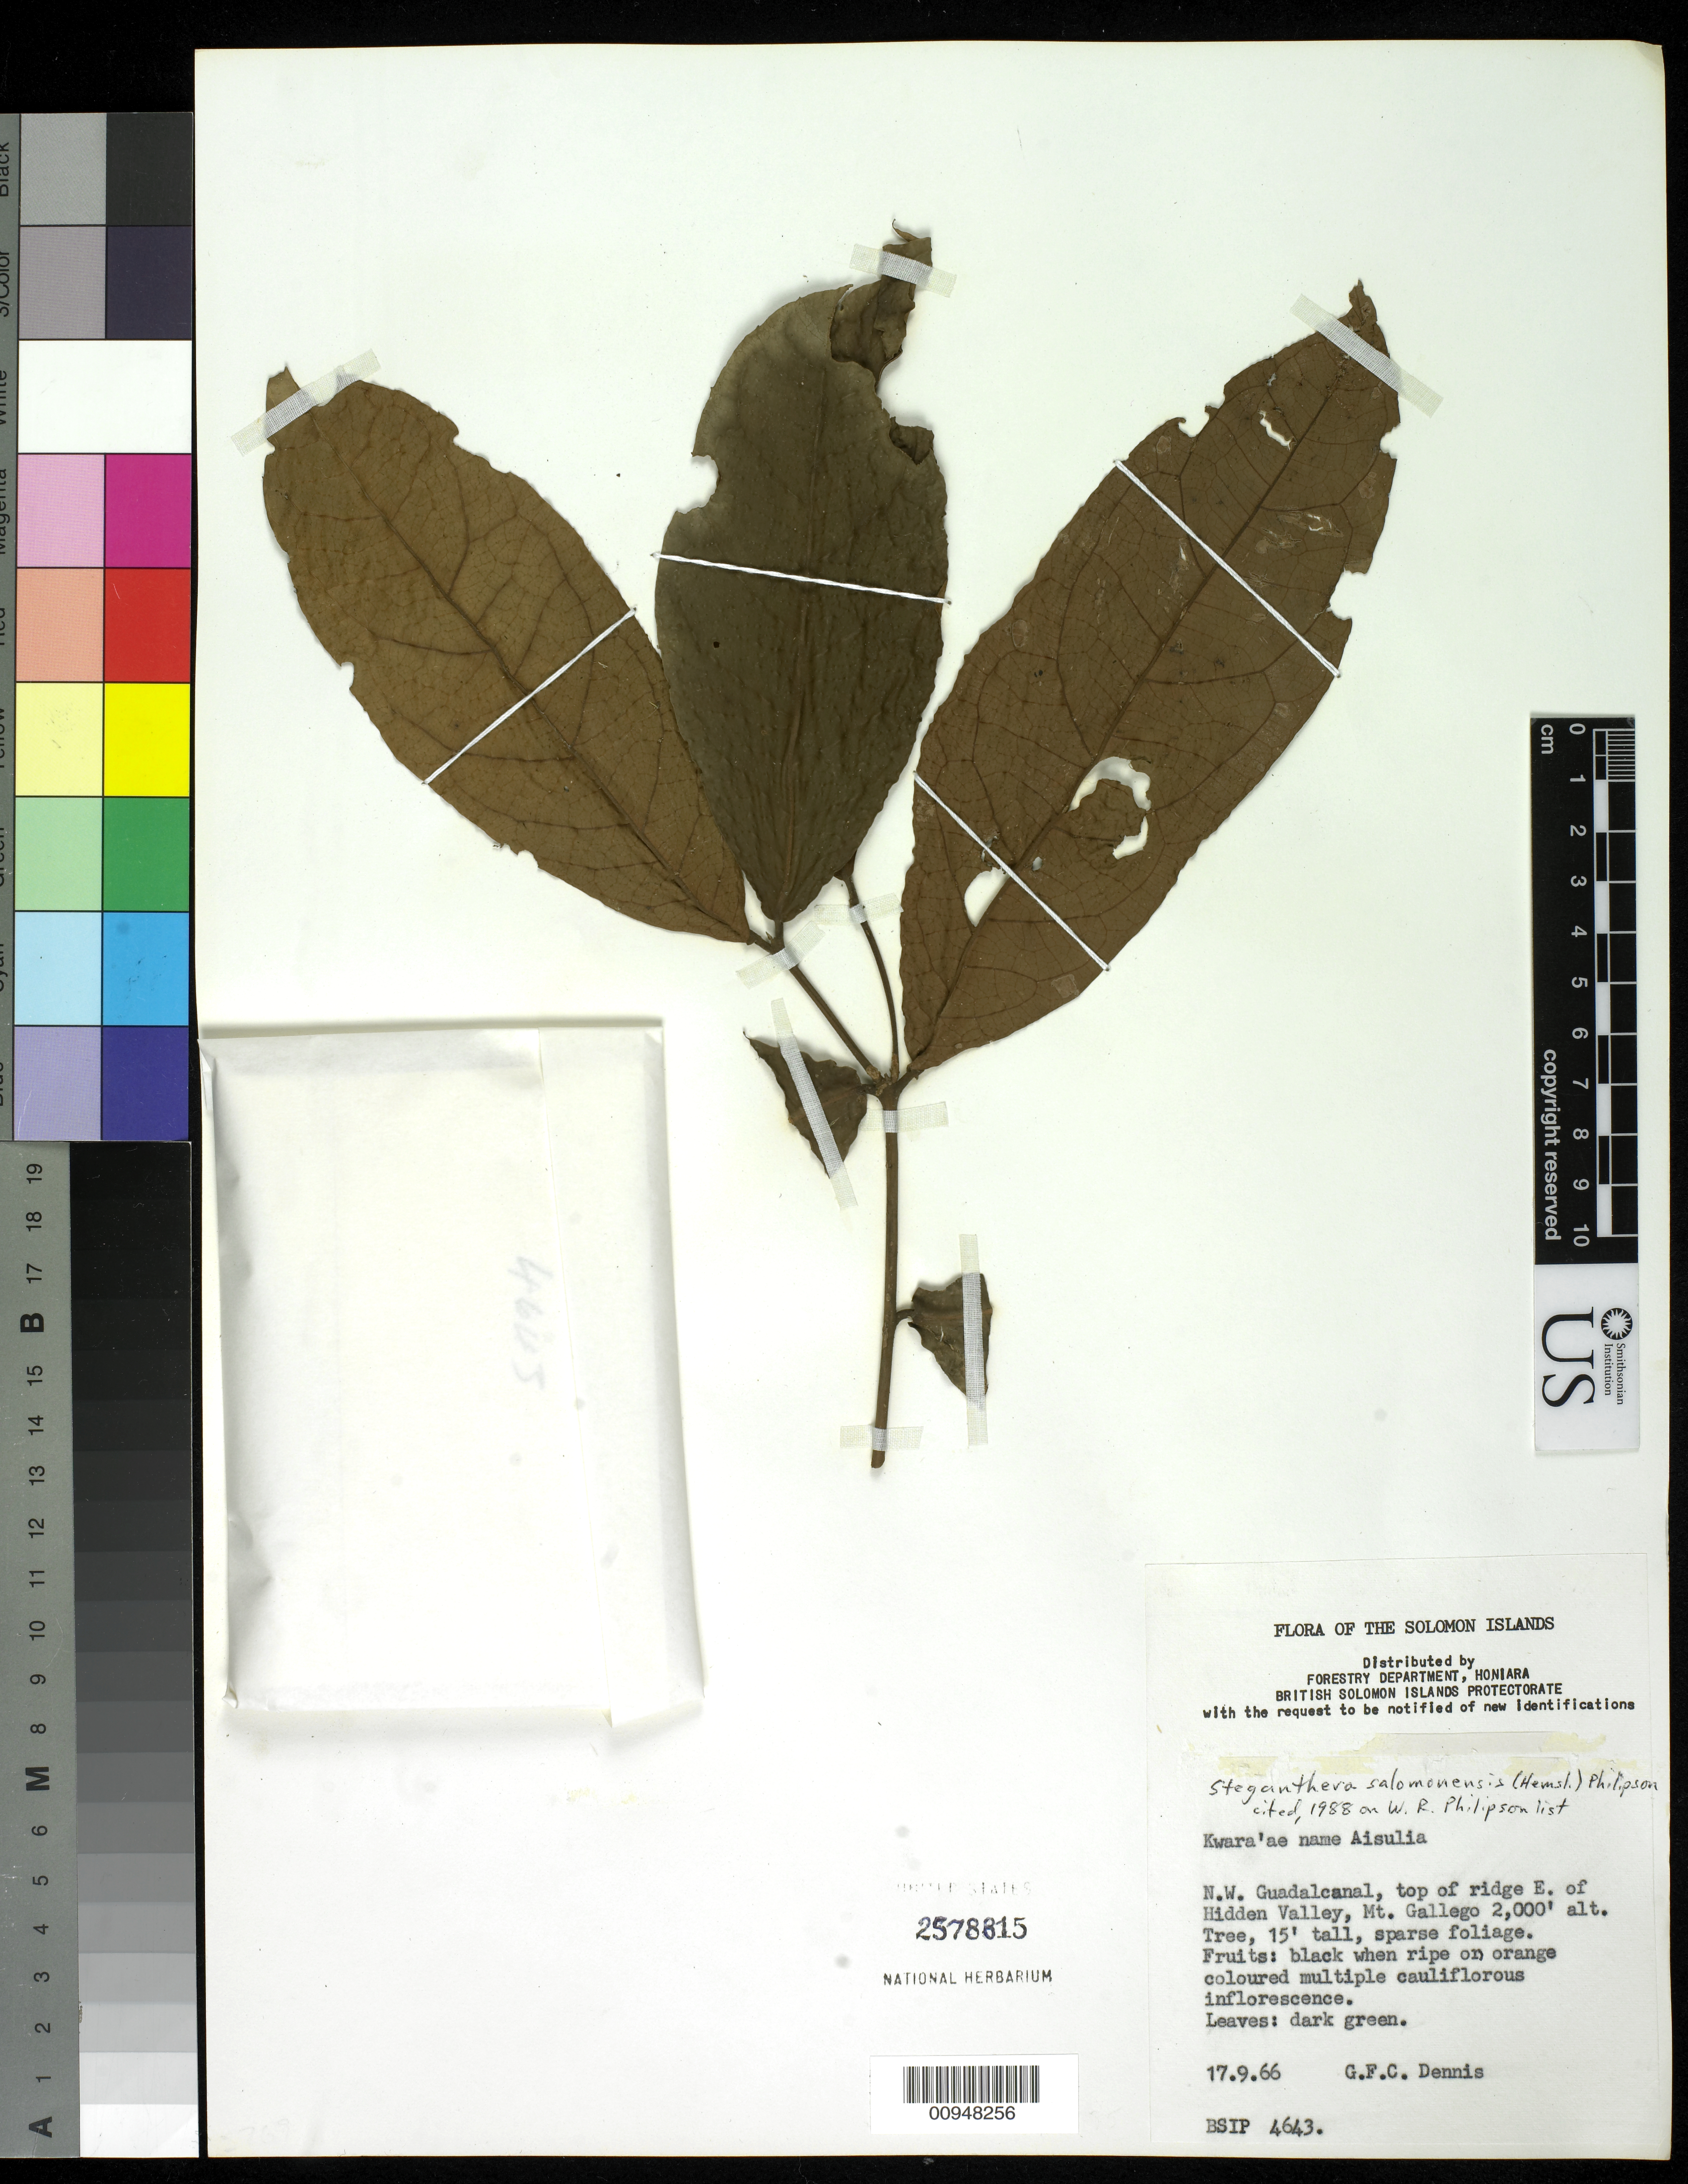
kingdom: Plantae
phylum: Tracheophyta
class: Magnoliopsida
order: Laurales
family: Monimiaceae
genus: Steganthera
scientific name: Steganthera salomonensis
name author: (Hemsl.) Philipson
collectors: G. Dennis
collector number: BSIP 4643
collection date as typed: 17 Sep 1966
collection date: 1966-09-17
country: Solomon Islands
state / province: Guadalcanal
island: Guadalcanal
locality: NW Guadalcanal, top of ridge E of Hidden Valley, Mt. Gallego.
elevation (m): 610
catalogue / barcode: US 2578815